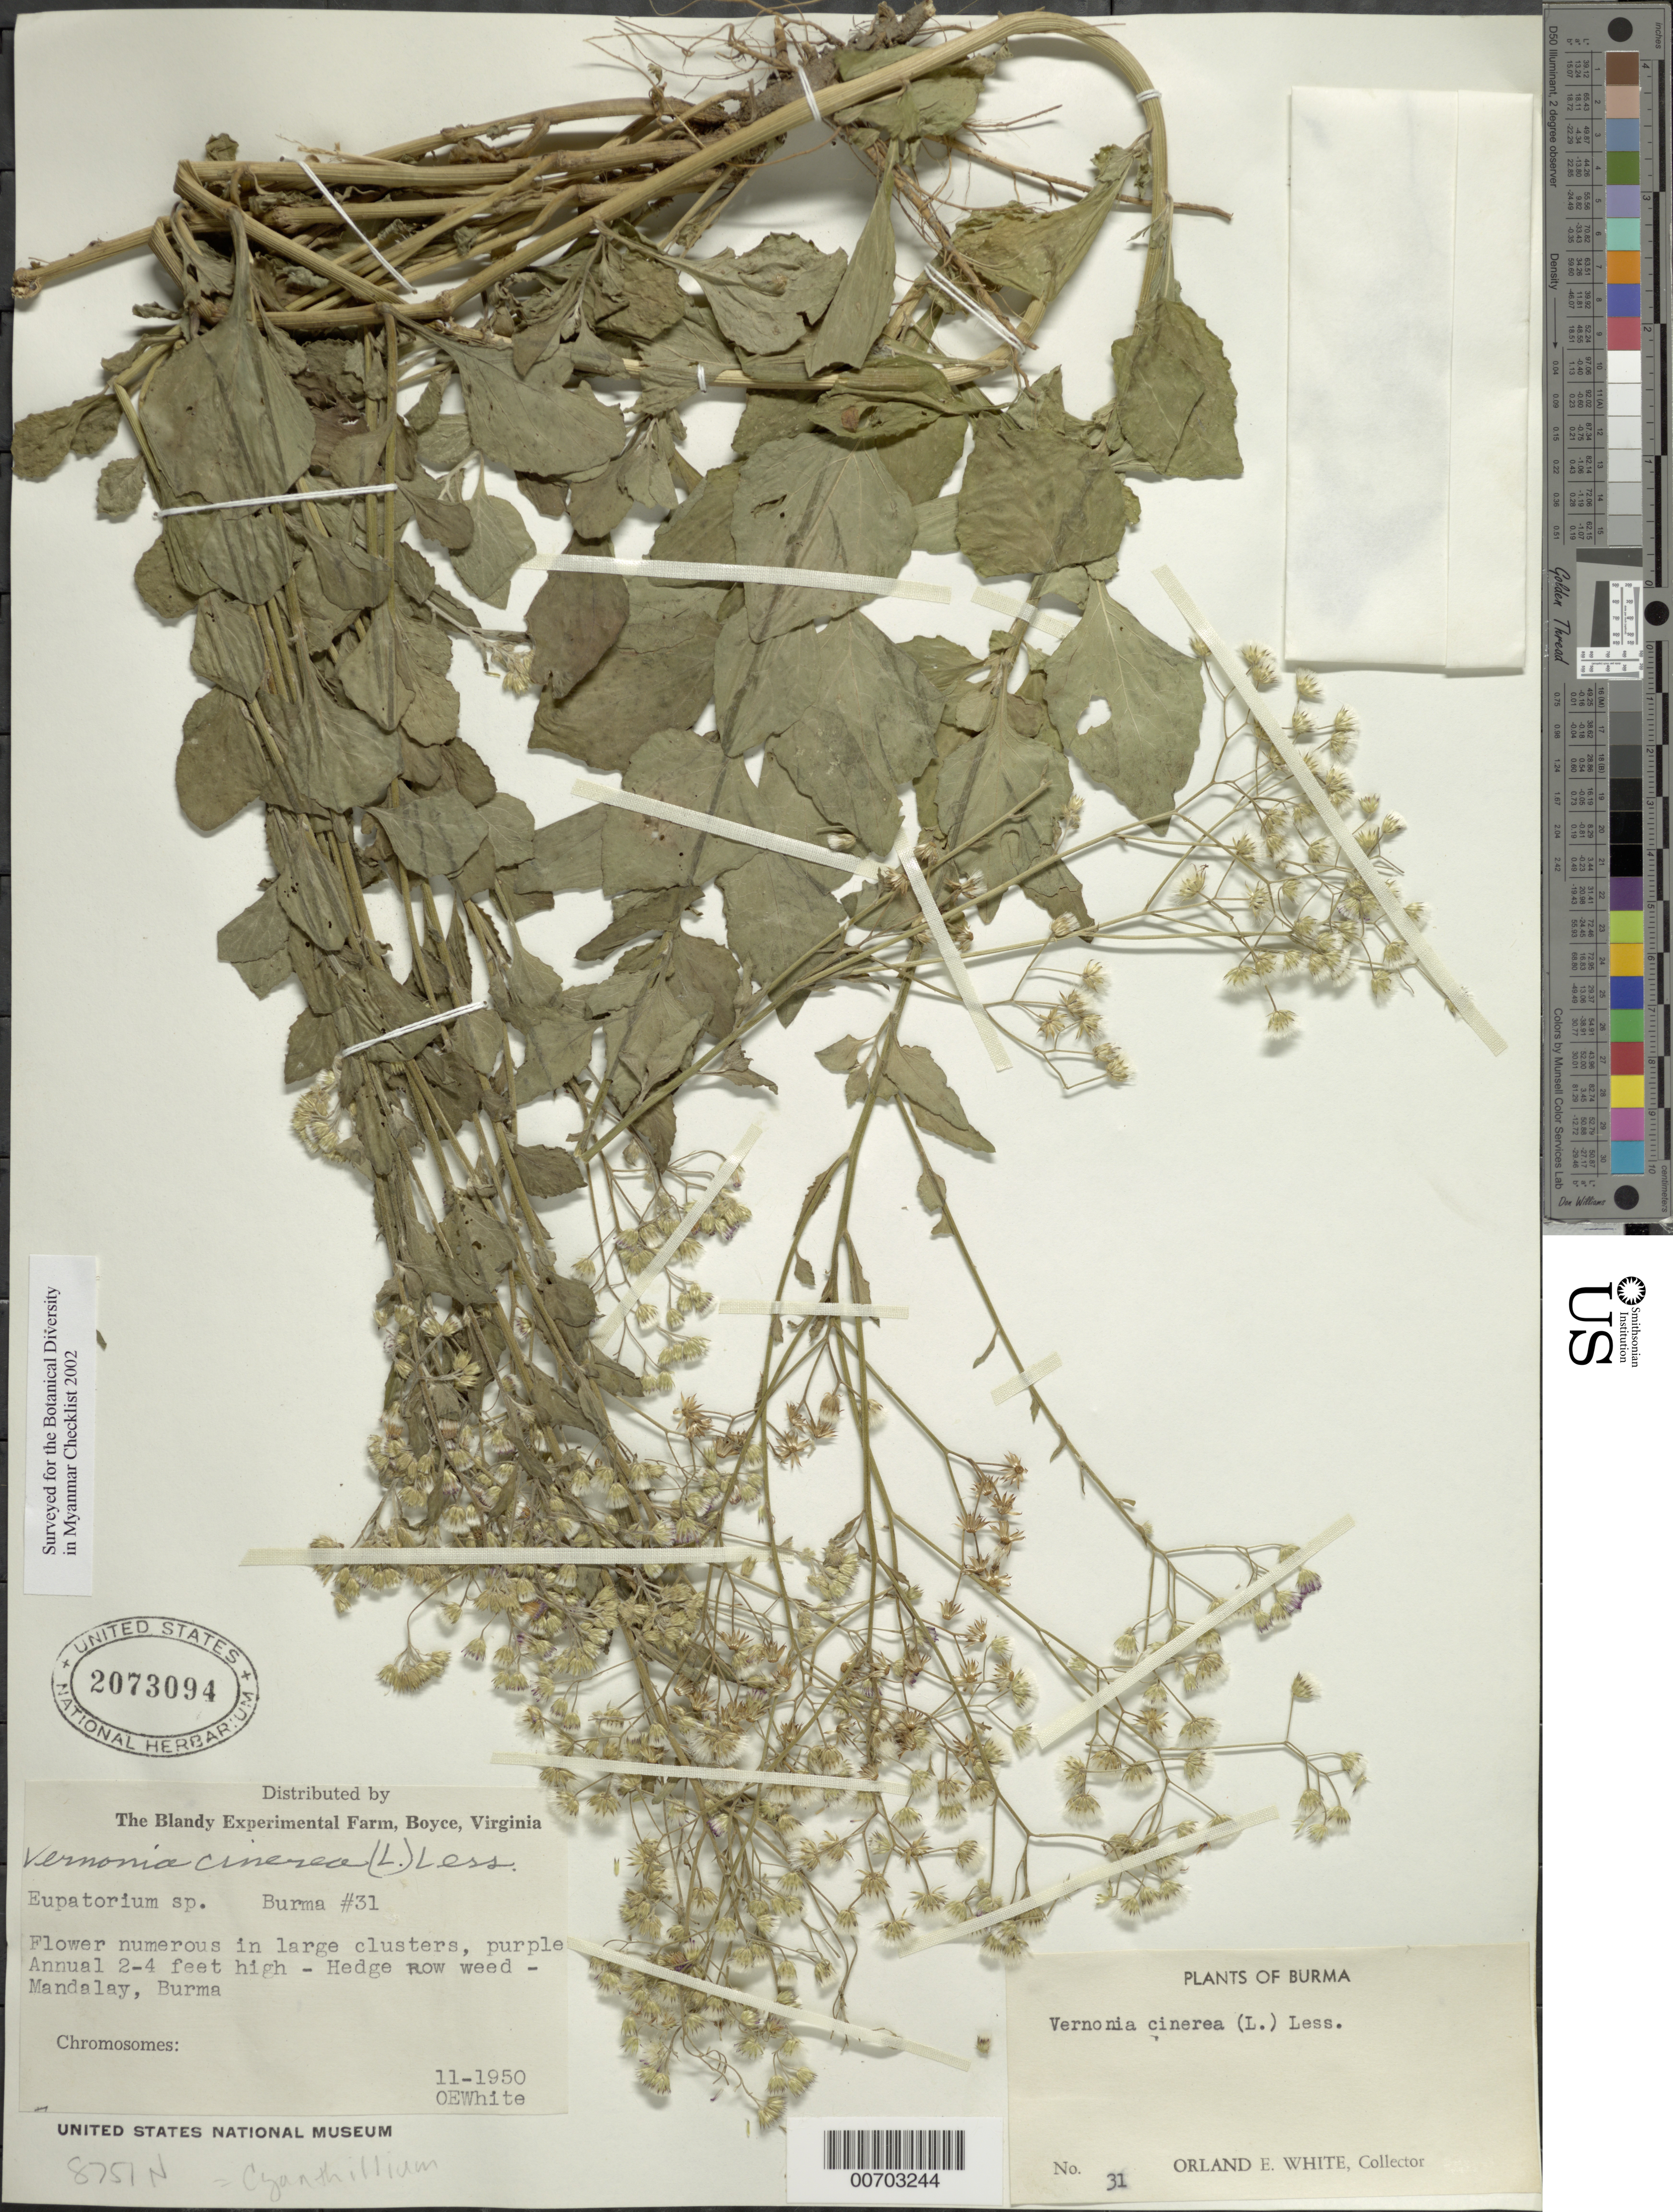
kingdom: Plantae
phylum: Tracheophyta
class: Magnoliopsida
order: Asterales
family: Asteraceae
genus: Cyanthillium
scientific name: Cyanthillium cinereum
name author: (L.) H. Rob.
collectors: O. E. White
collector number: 31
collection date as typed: Nov 1950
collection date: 1950-11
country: Myanmar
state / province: Mandalay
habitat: Hedge row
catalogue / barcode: US 2073094